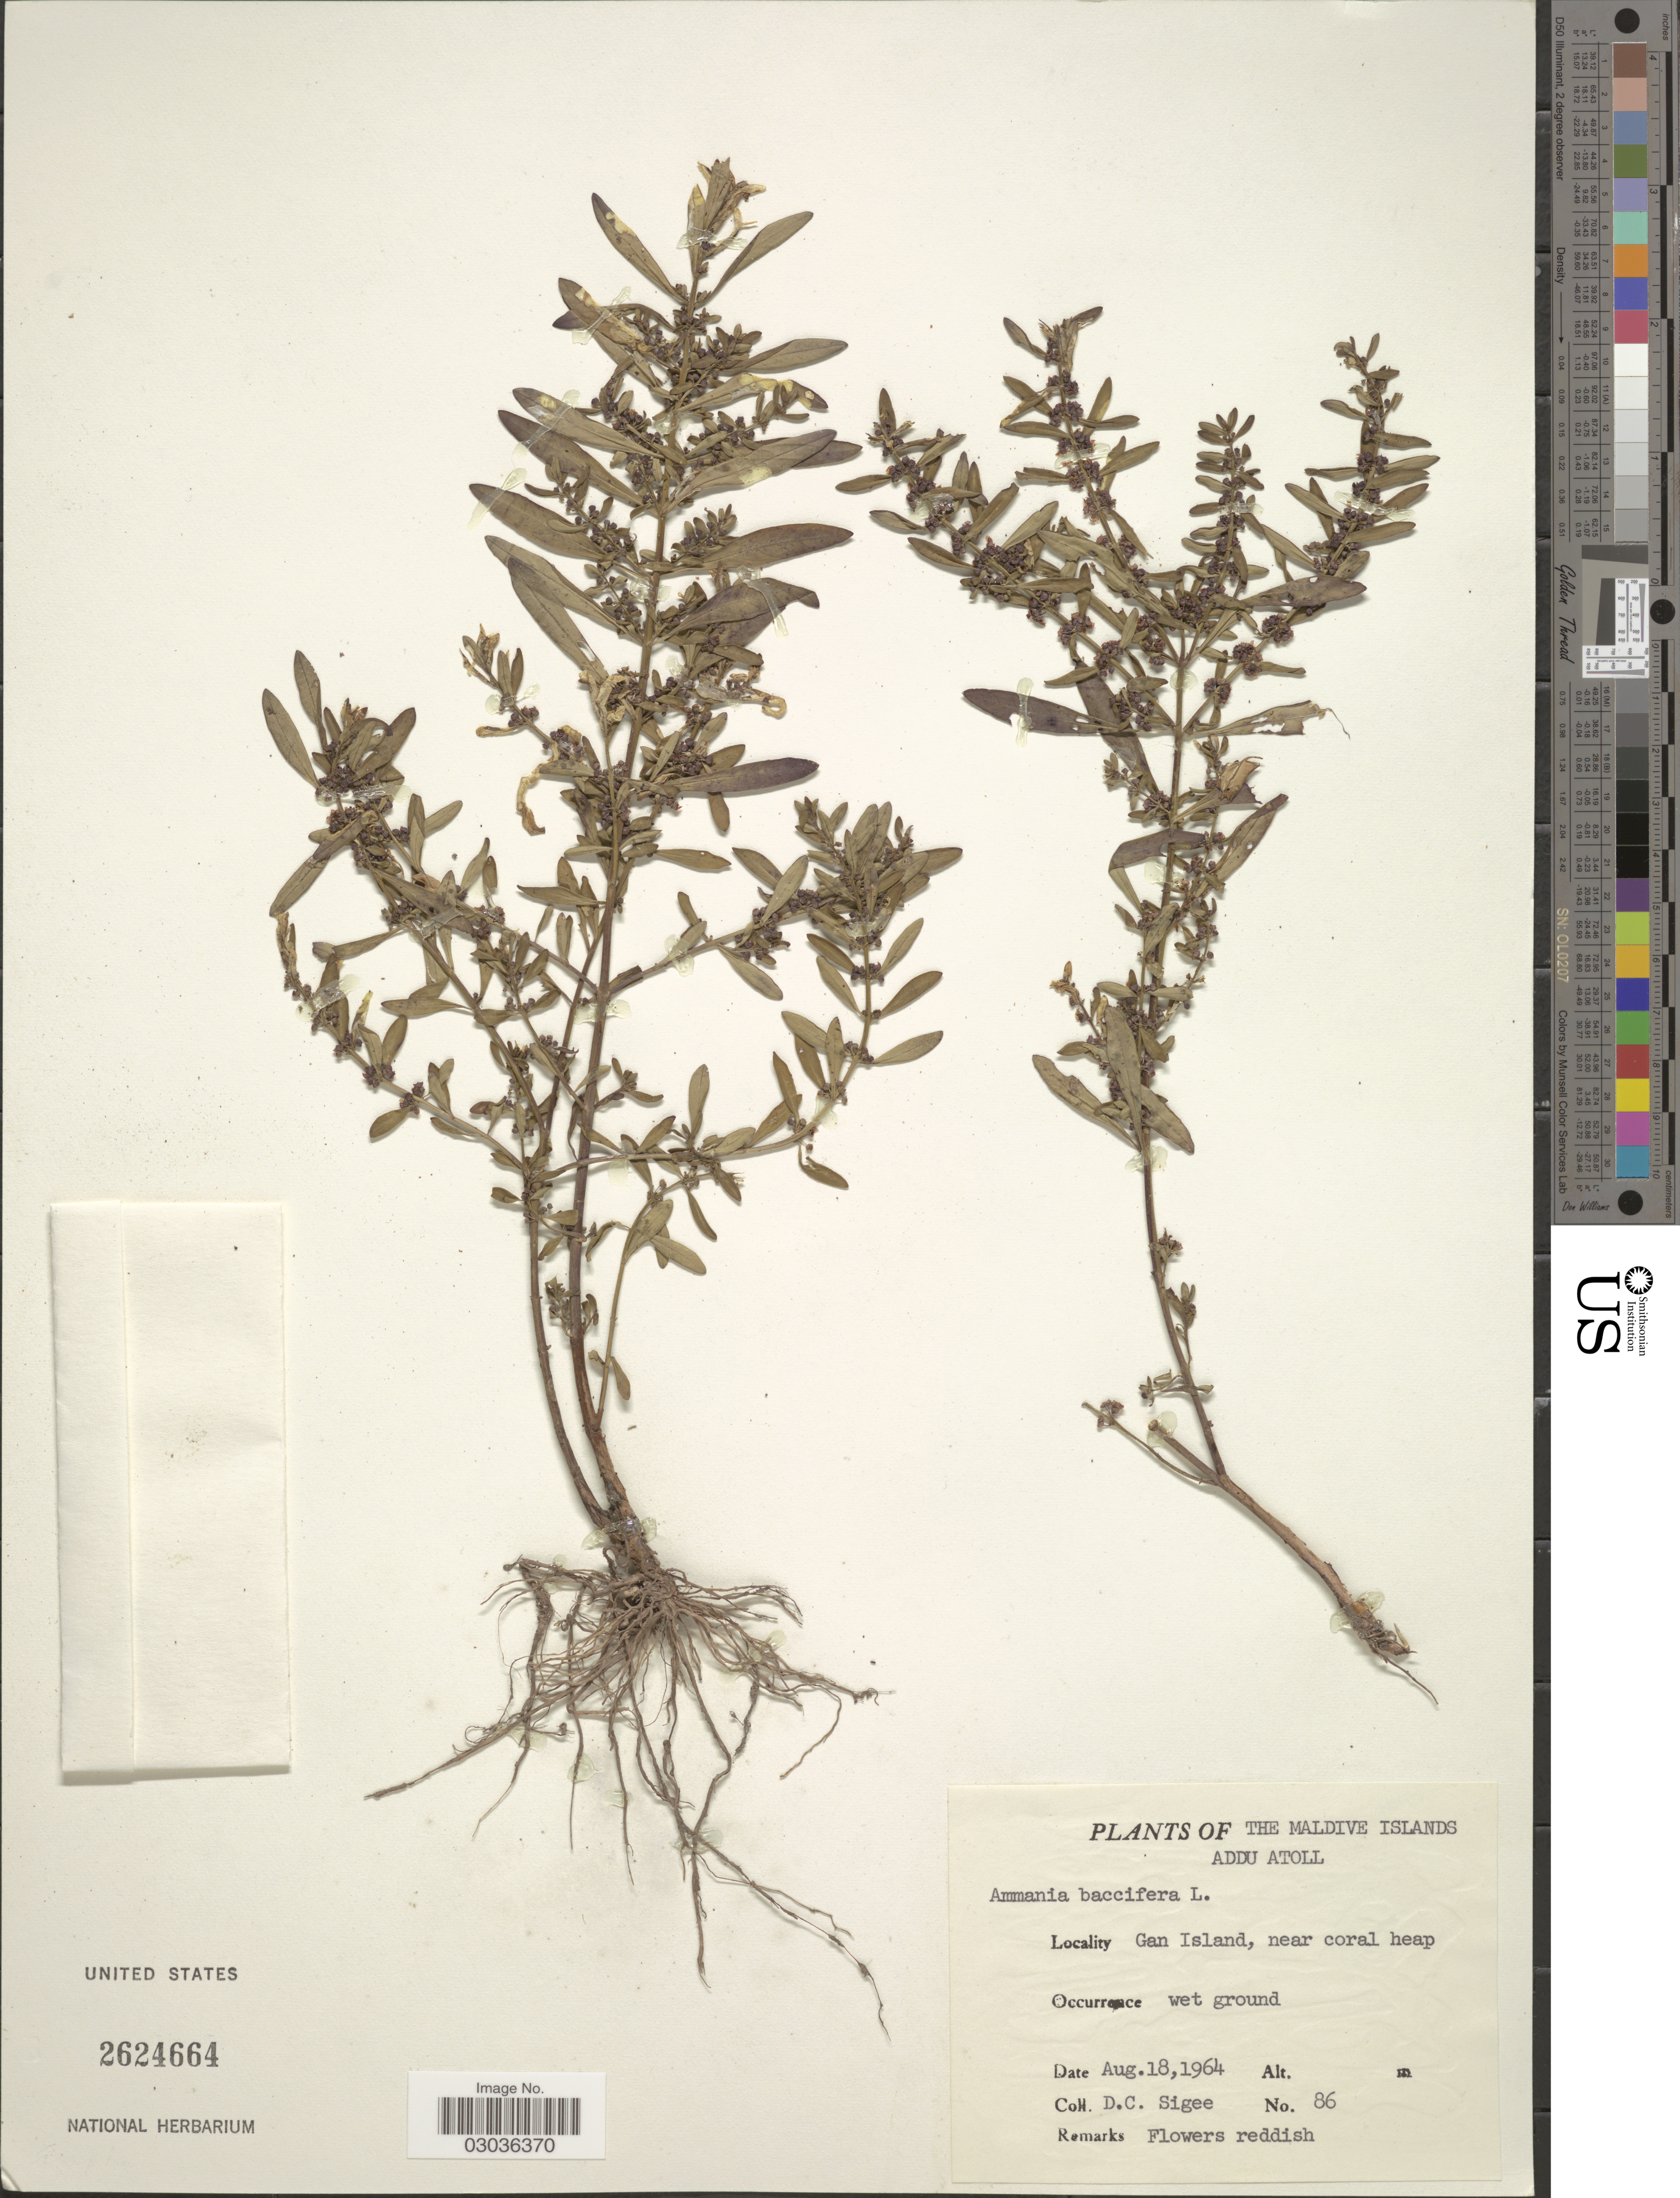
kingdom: Plantae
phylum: Tracheophyta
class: Magnoliopsida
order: Myrtales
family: Lythraceae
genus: Ammannia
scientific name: Ammannia baccifera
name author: L.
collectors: D. C. Sigee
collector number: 86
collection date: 1964-08-18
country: Maldive Islands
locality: Addu Atoll. Gan Island, near coral heap.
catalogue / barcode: US 2624664